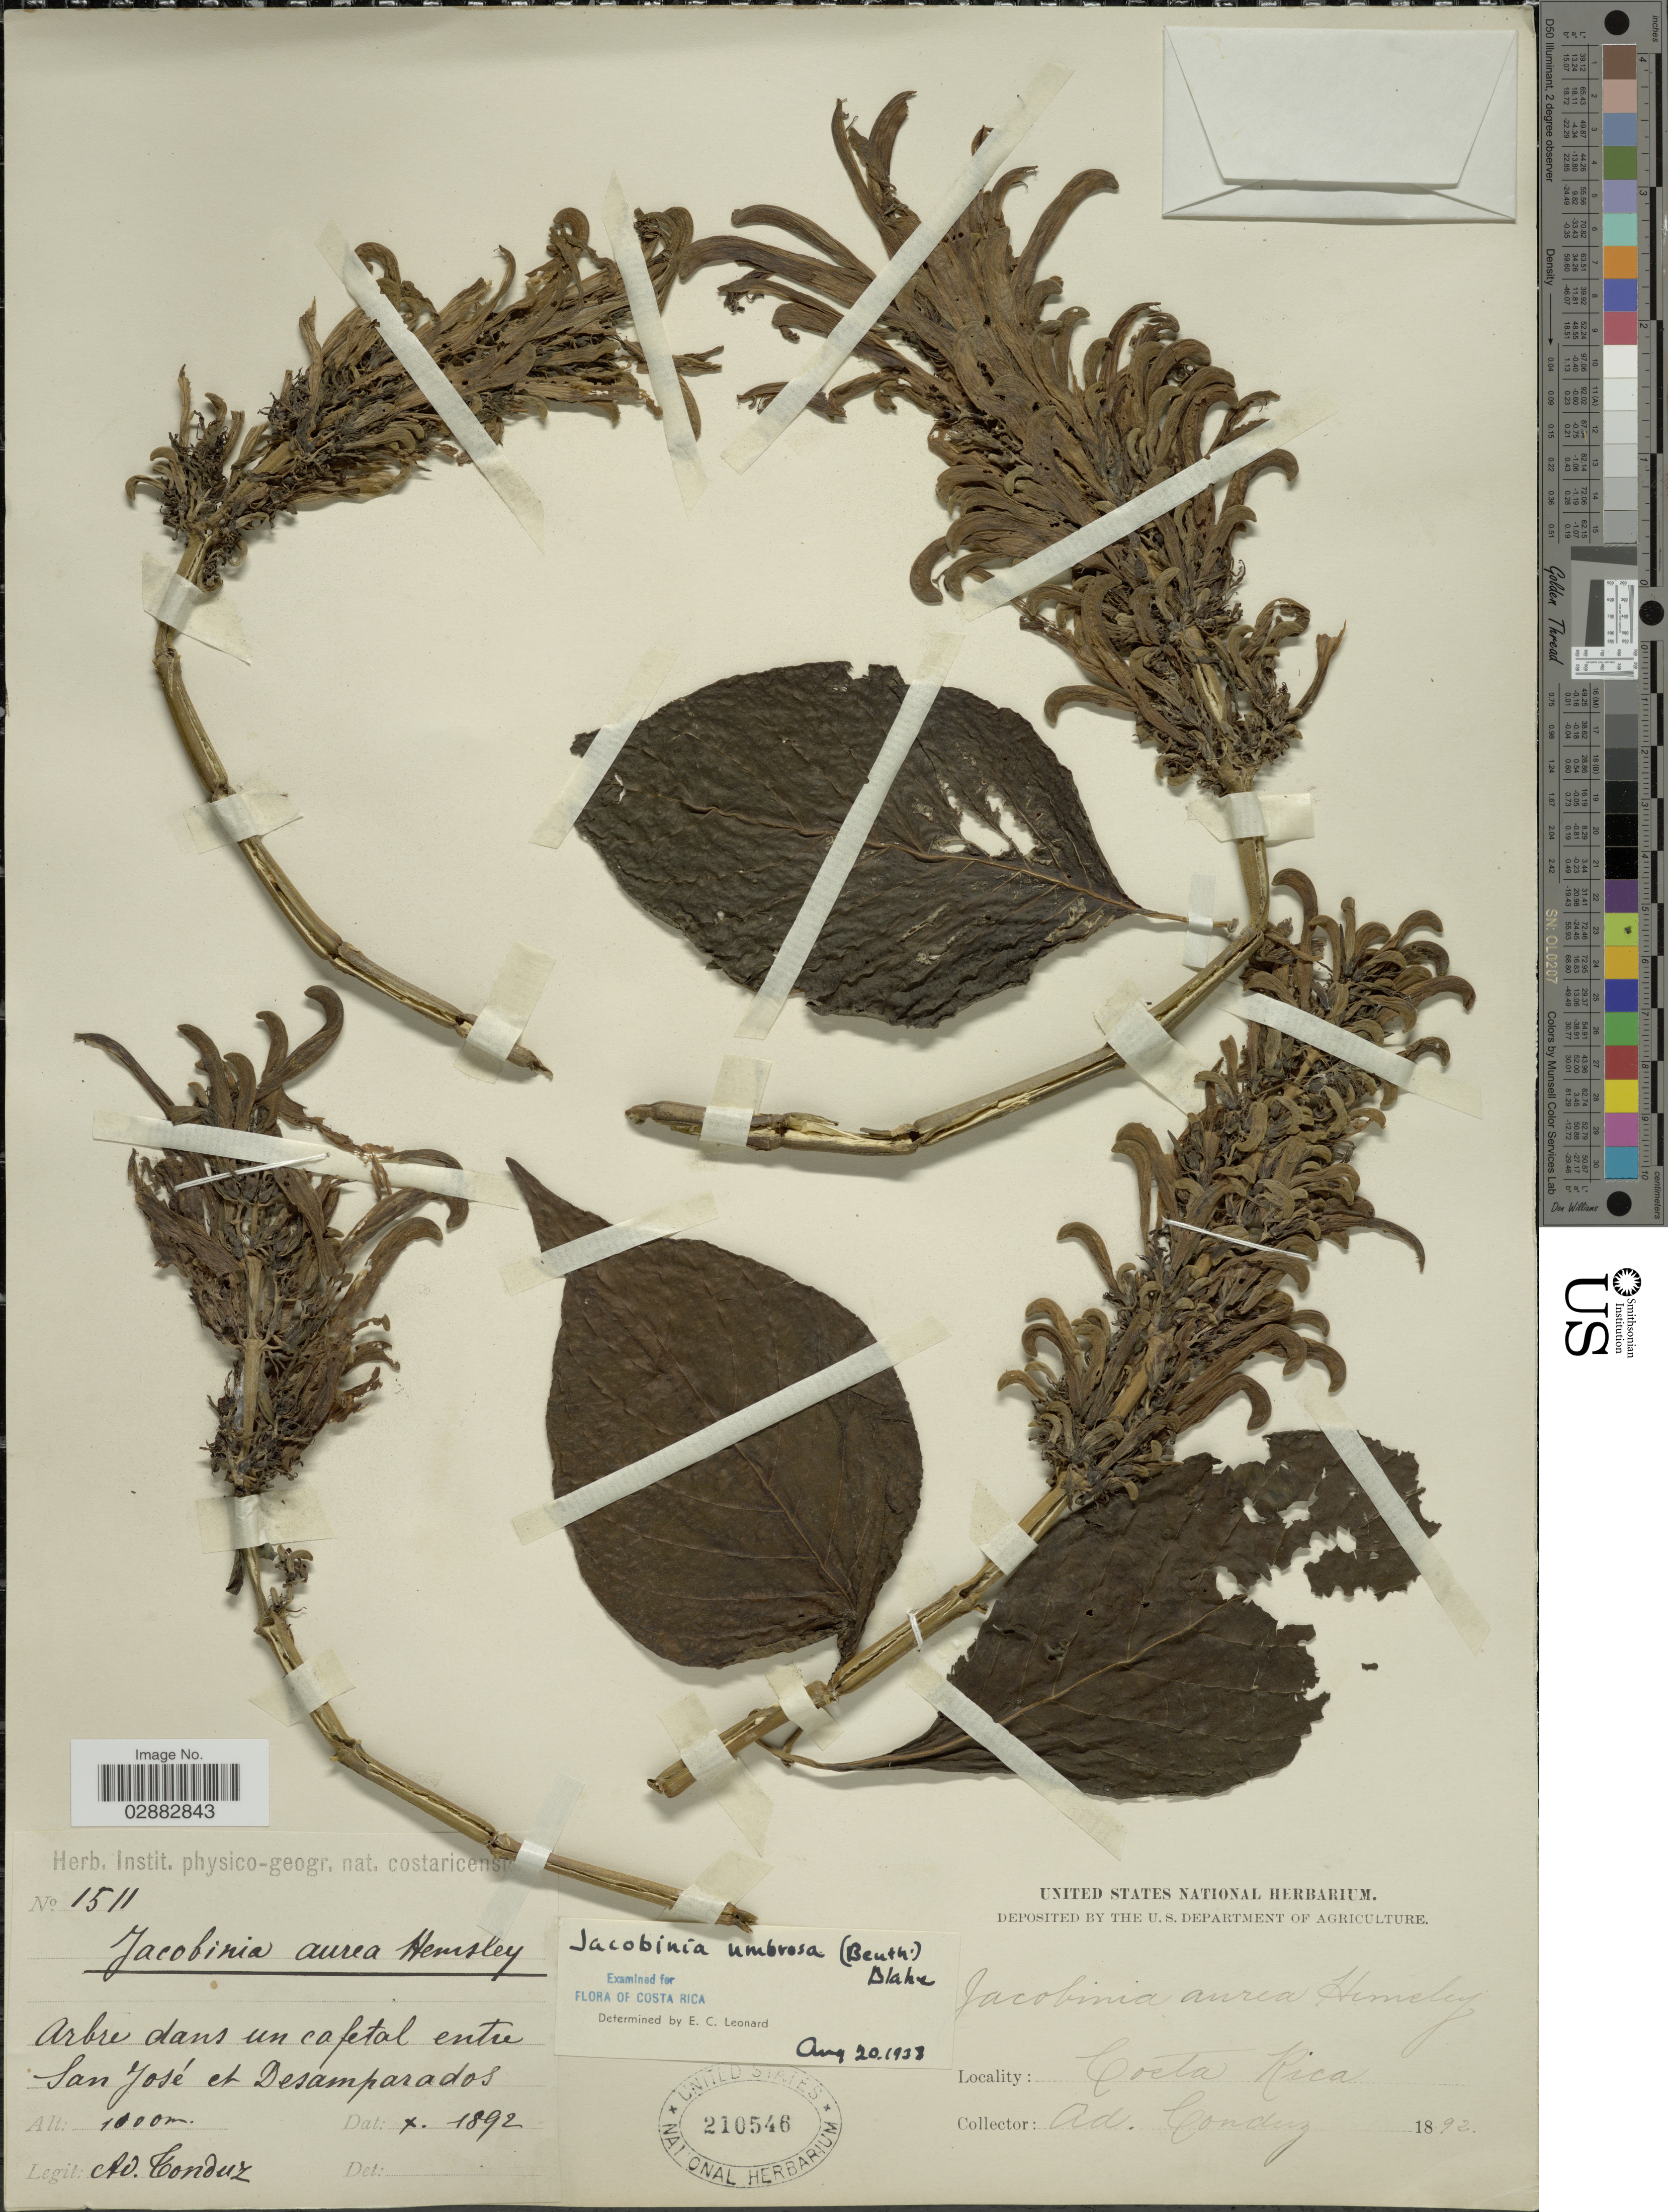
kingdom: Plantae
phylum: Tracheophyta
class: Magnoliopsida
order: Lamiales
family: Acanthaceae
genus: Jacobinia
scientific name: Jacobinia umbrosa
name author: (Benth.) S.F. Blake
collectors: A. Tonduz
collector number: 1511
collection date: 1892-10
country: Costa Rica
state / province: San José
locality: Arbe dans un cafetal entre San José et Desamparados.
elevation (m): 1000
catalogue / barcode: US 210546